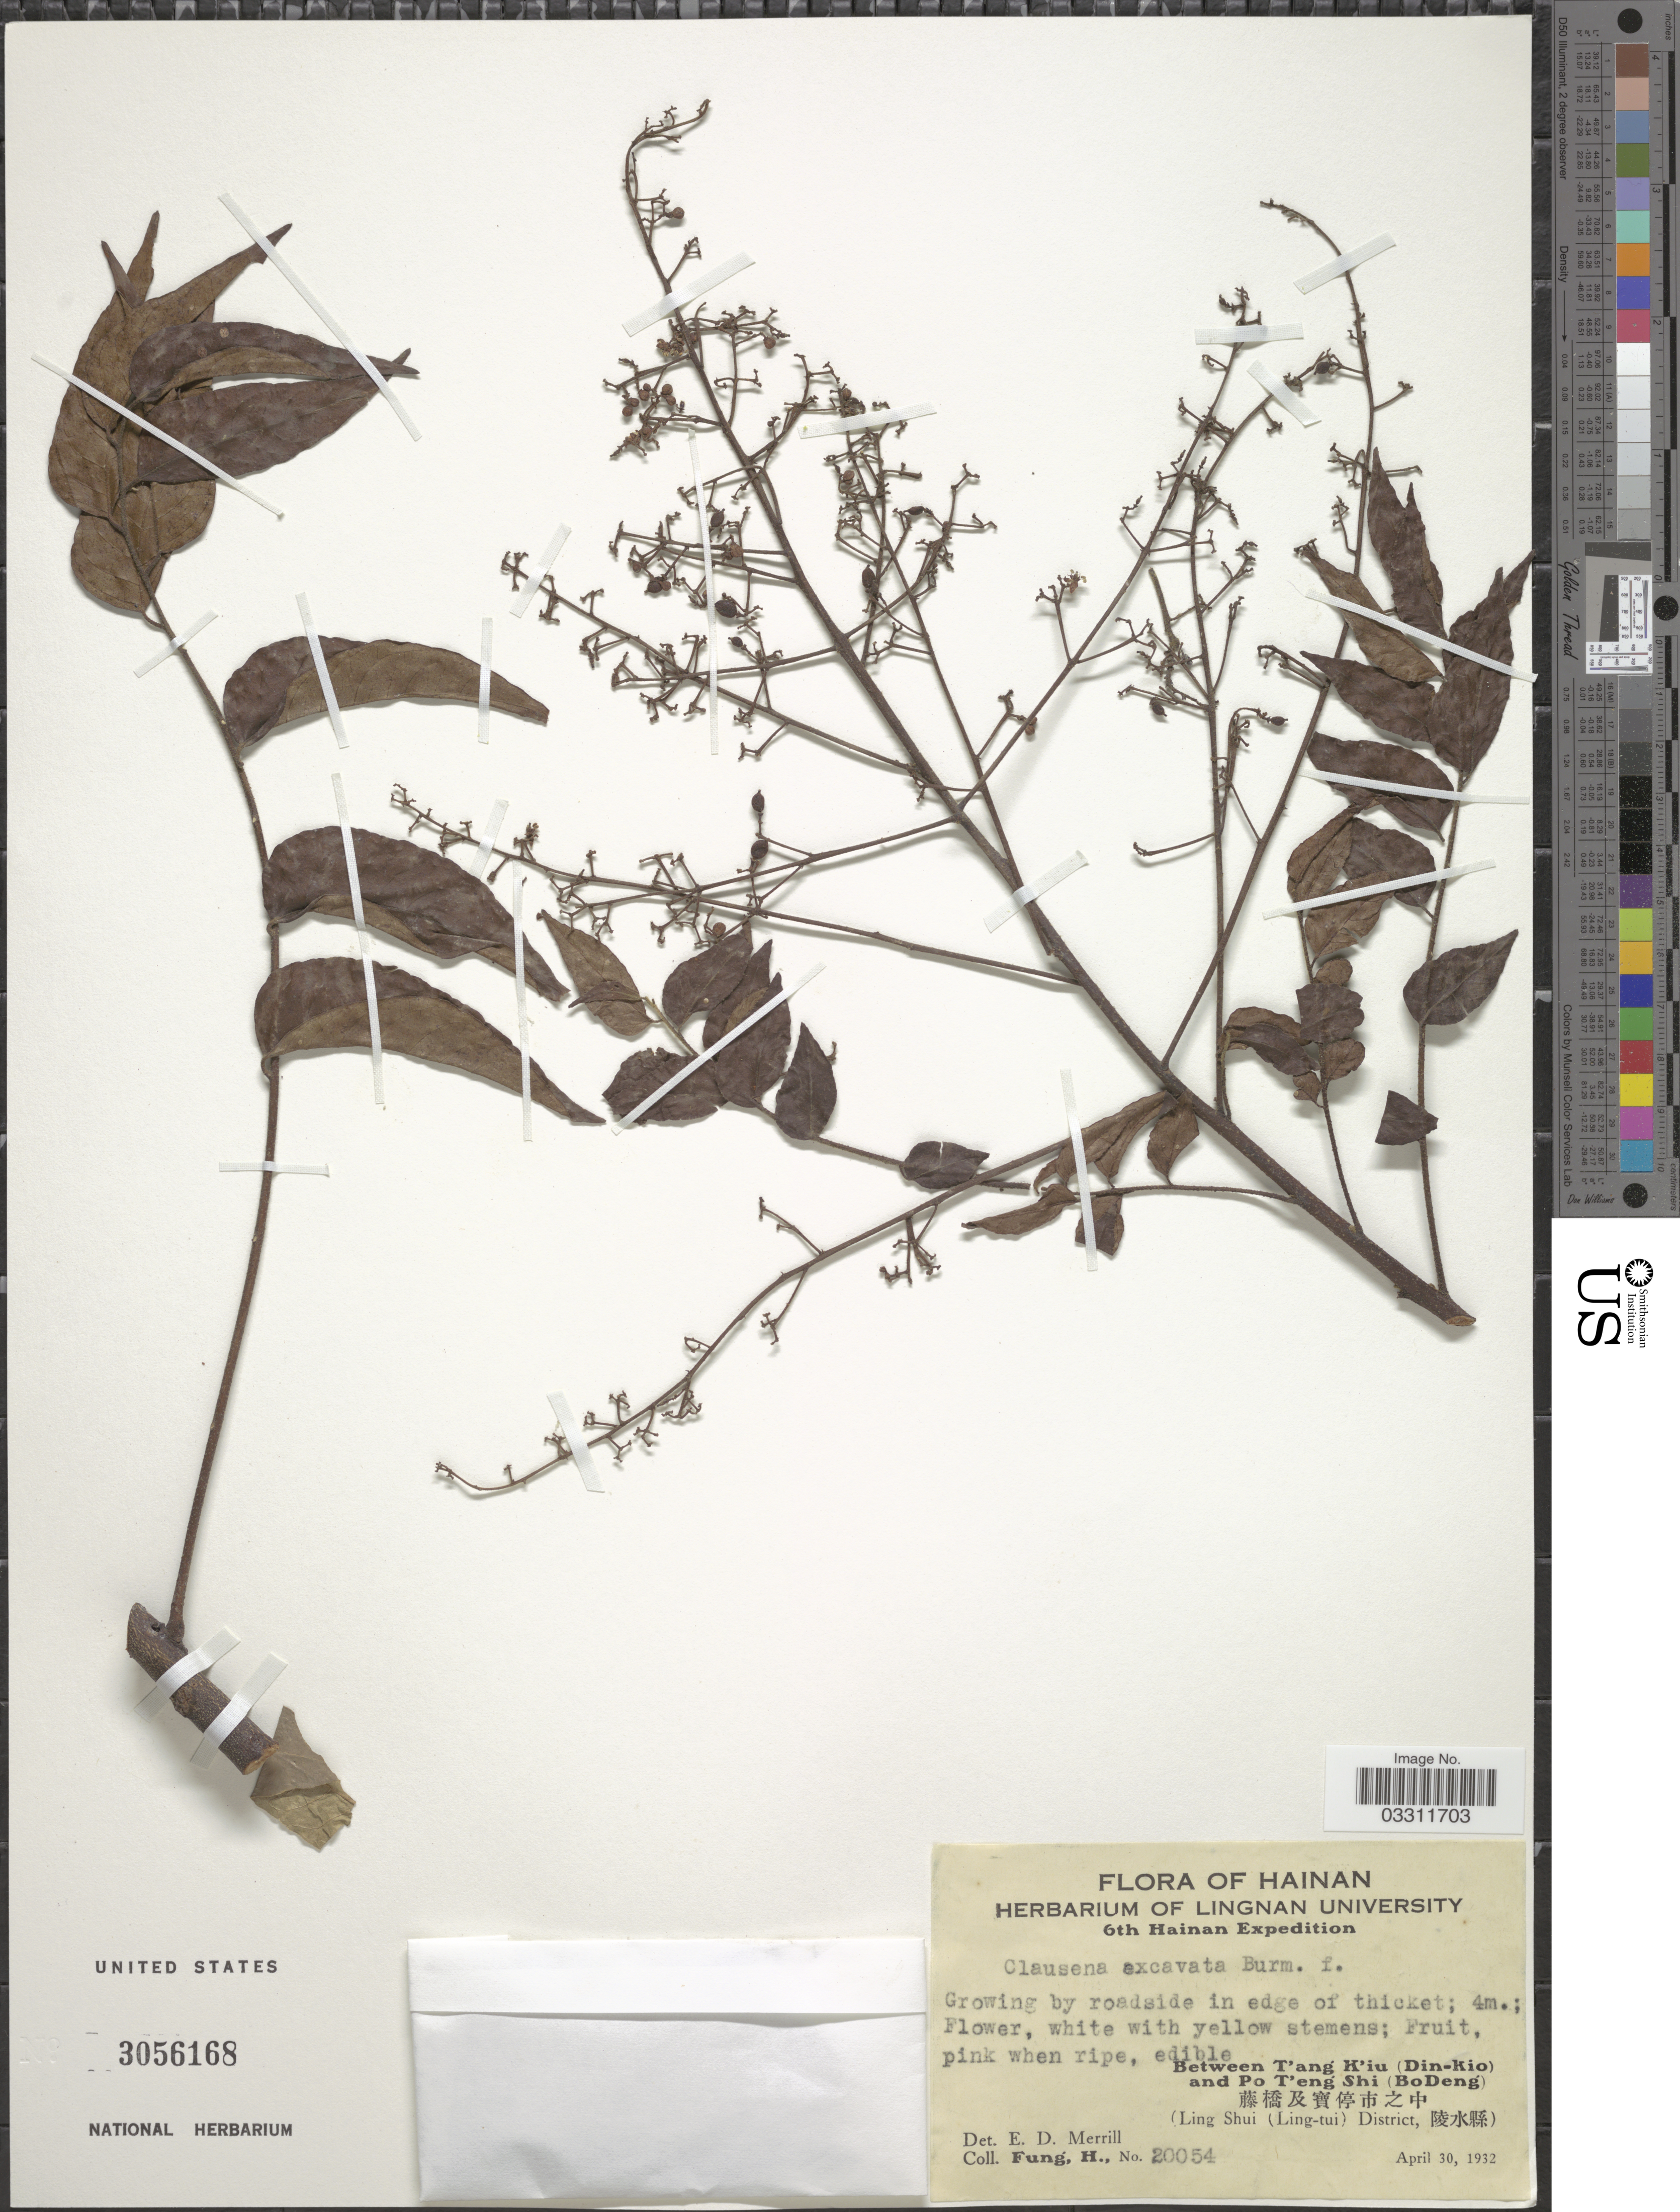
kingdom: Plantae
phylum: Tracheophyta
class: Magnoliopsida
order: Sapindales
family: Rutaceae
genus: Clausena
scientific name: Clausena excavata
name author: Burm. f.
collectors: H. Fung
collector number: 20054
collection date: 1932-04-30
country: China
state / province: Hainan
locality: Between T'ang K'iu (Din-kio) and Po T'eng Shi (BoDeng) X. (Ling Shui (Ling-tui) District, X)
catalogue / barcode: US 3056168